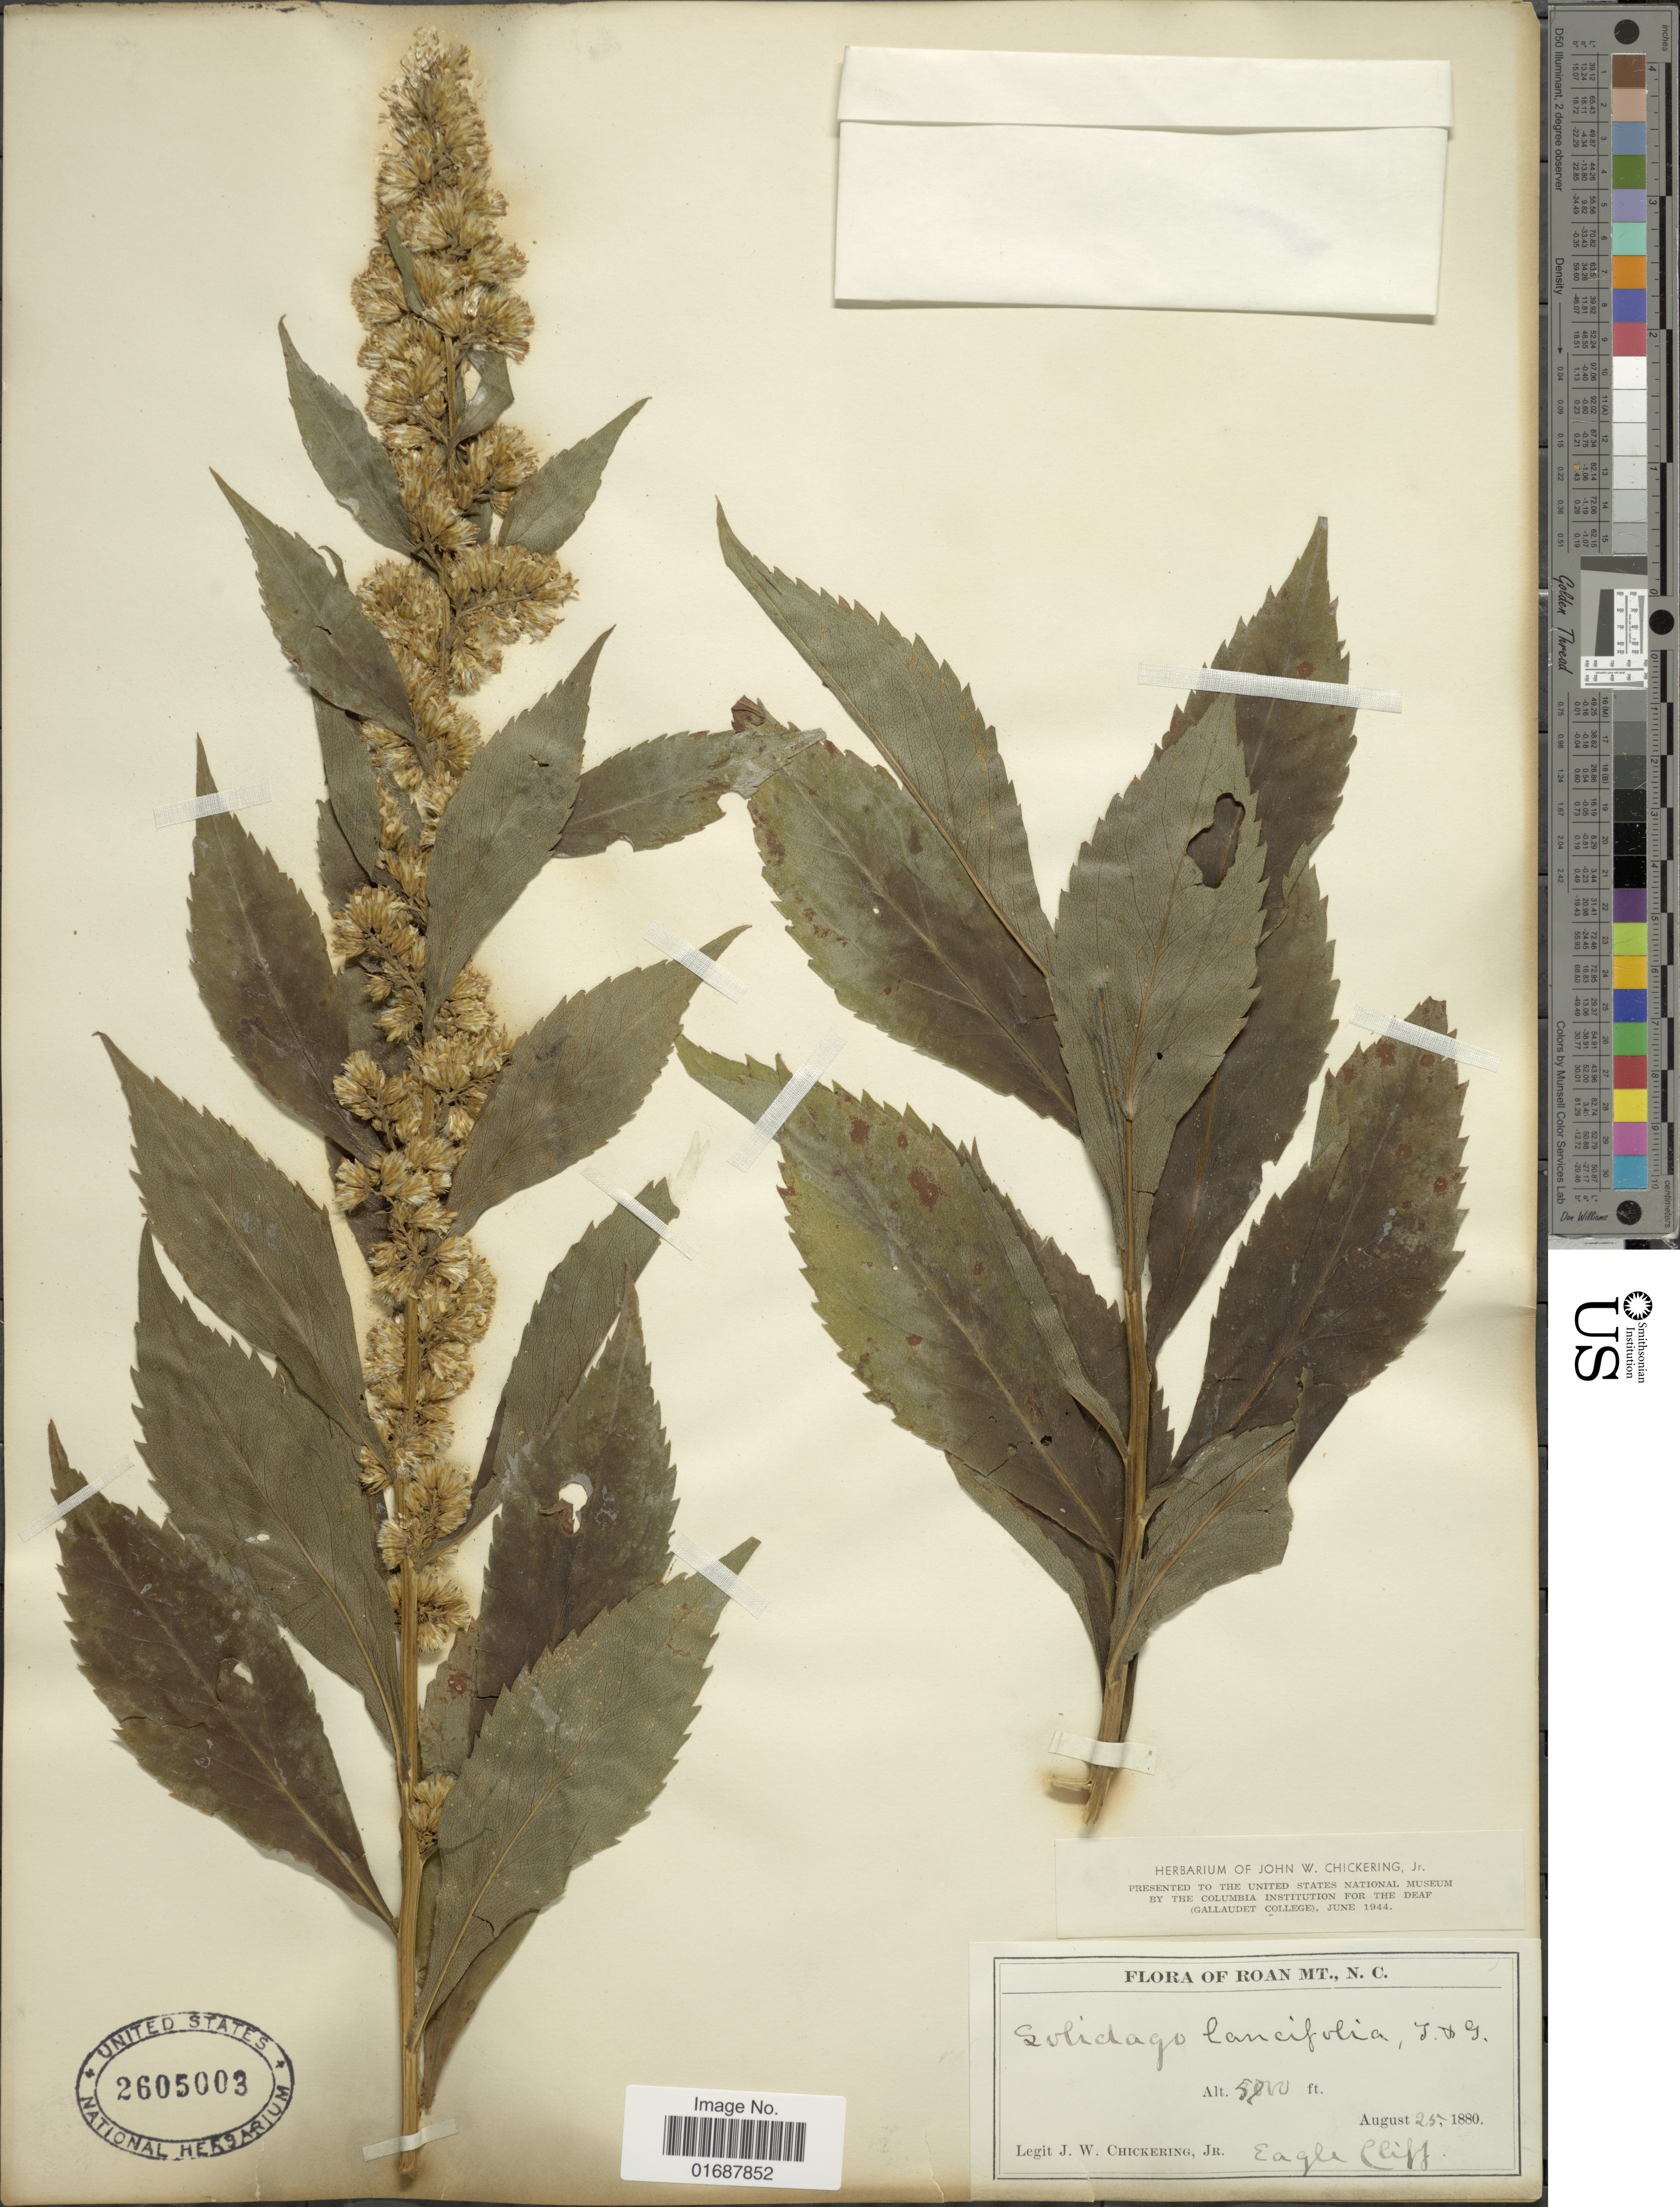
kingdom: Plantae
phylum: Tracheophyta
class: Magnoliopsida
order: Asterales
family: Asteraceae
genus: Solidago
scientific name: Solidago lancifolia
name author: (Torr. & A. Gray) Chapman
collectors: J. Chickering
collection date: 1880-08-25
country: United States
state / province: North Carolina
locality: Roan Mt. Eagle Cliff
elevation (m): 1737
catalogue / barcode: US 2605003